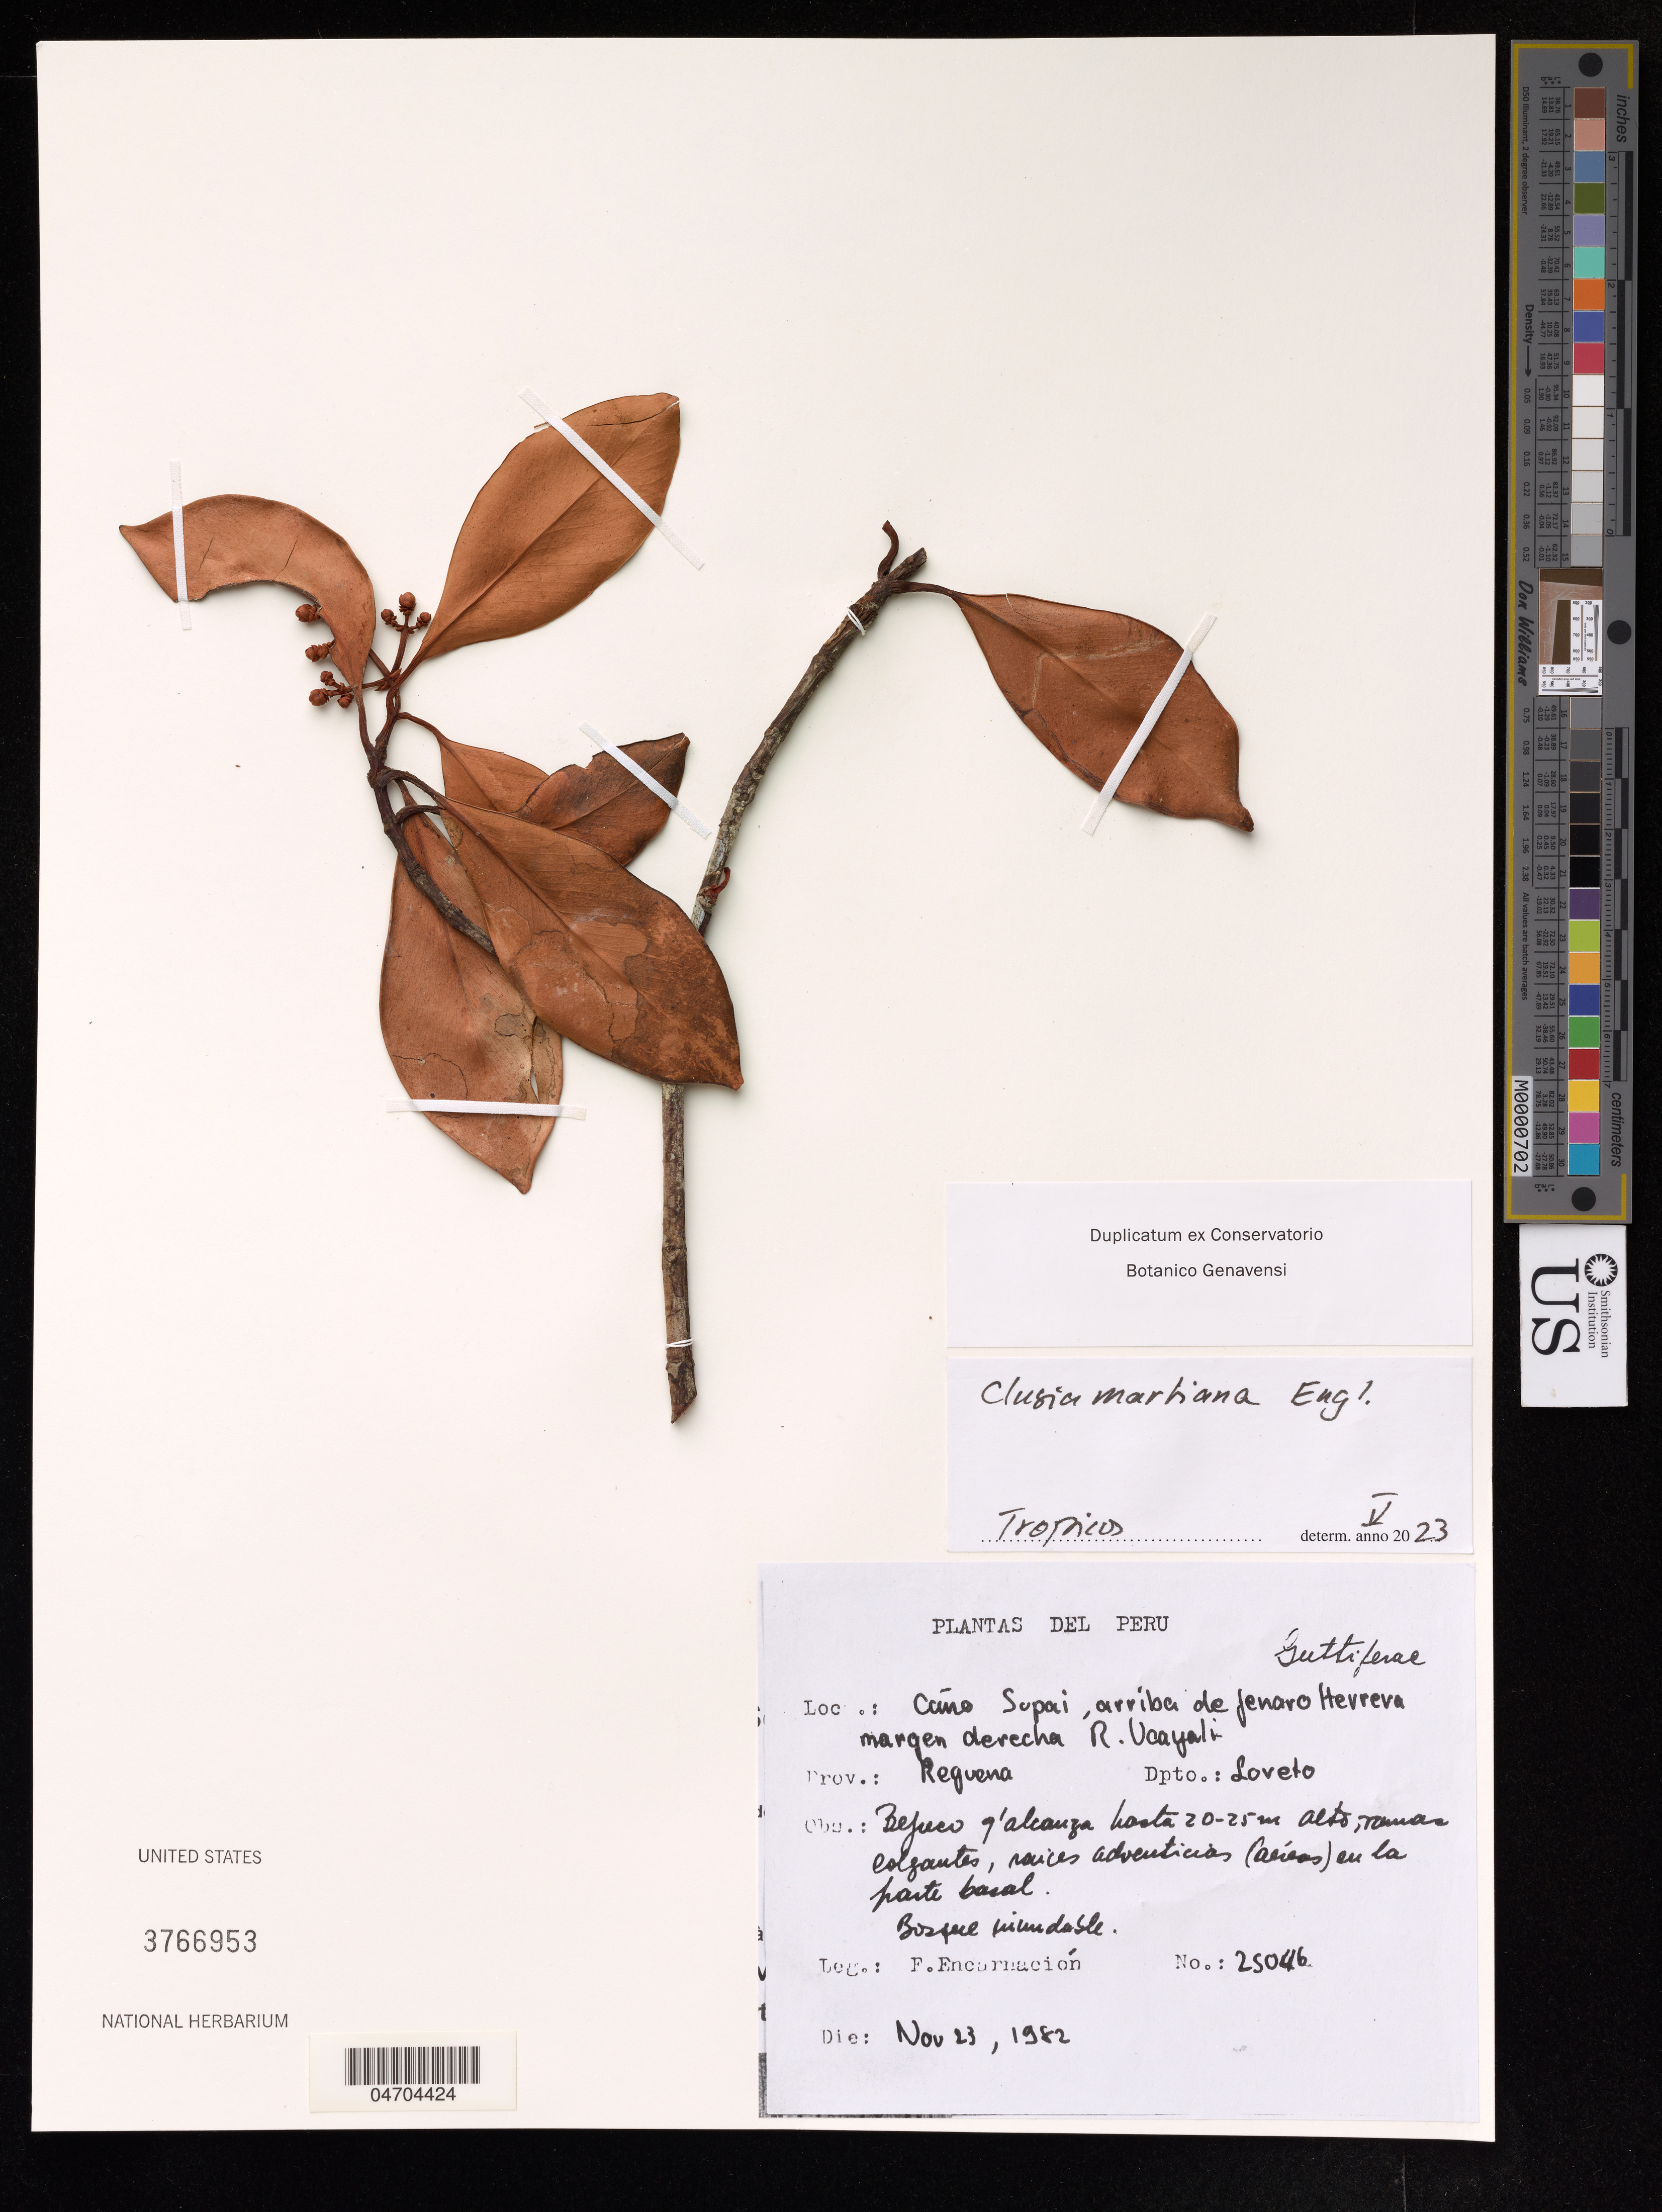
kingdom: Plantae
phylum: Tracheophyta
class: Magnoliopsida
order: Malpighiales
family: Clusiaceae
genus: Clusia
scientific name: Clusia martiana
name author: Engl.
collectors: F. Encarnación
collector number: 25046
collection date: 1982-11-23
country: Peru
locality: Reguena, Dpto.: Loveto, Befuco q'alcanza.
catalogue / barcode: US 3766953